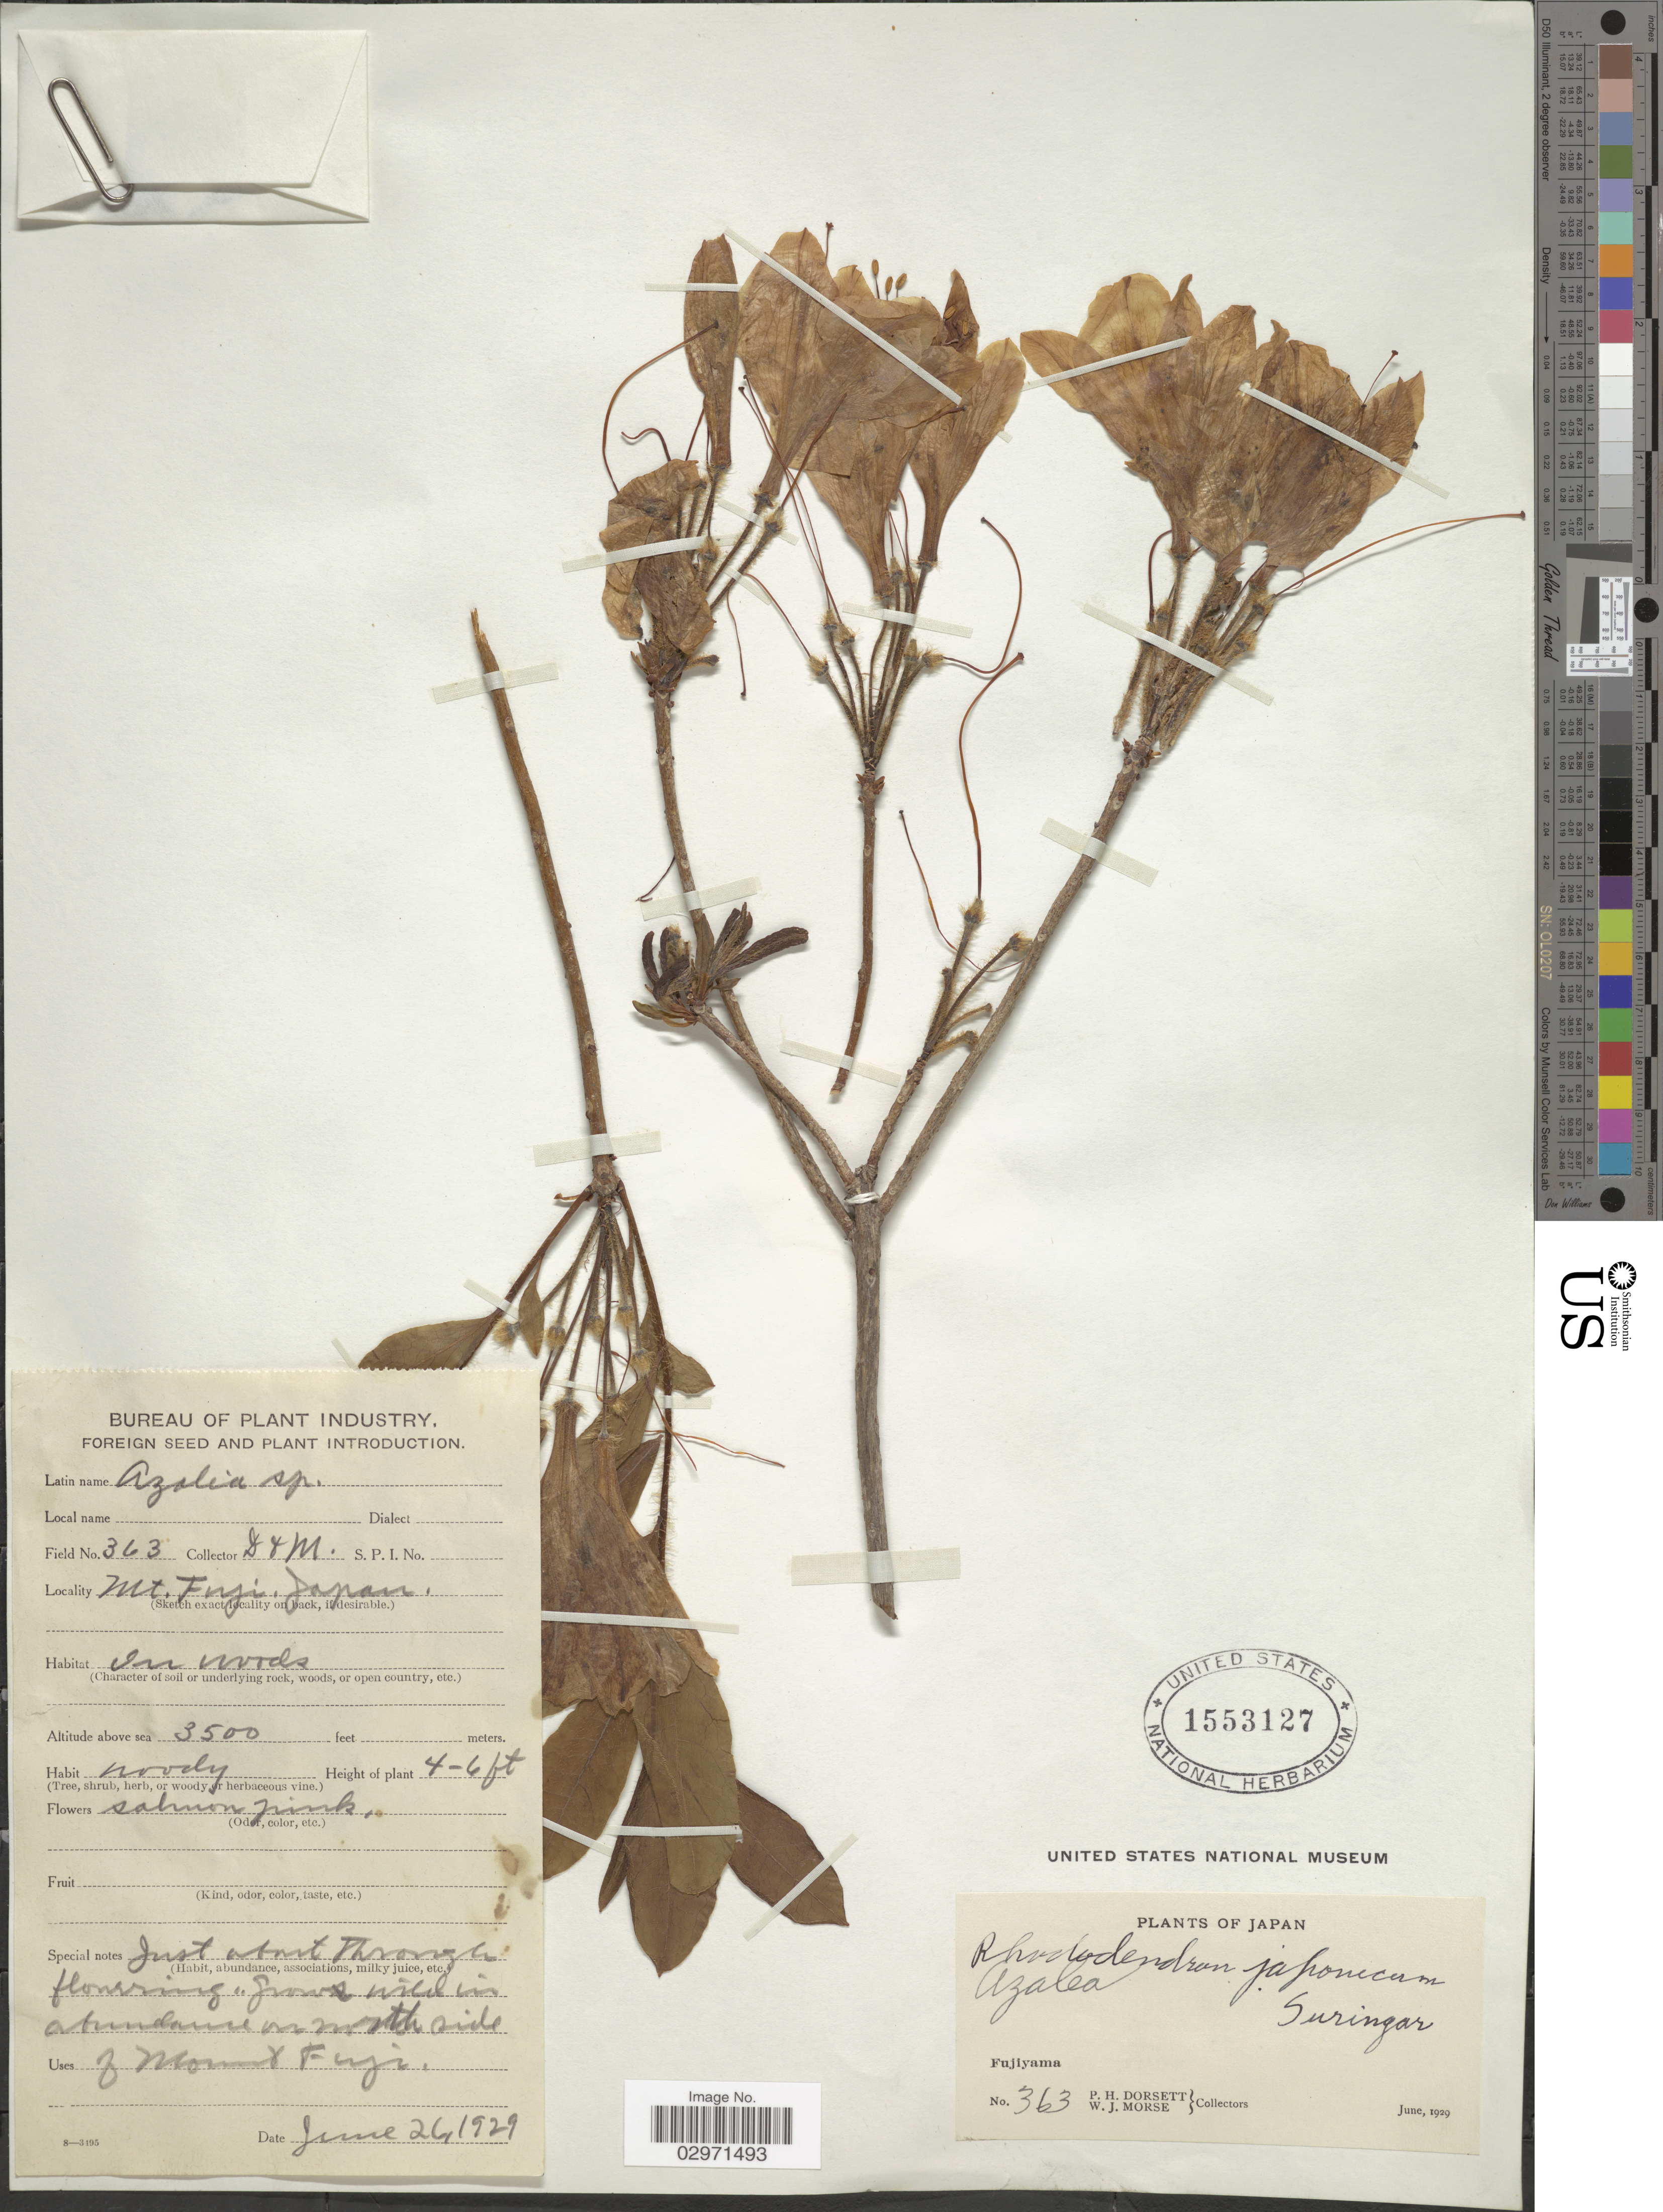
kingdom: Plantae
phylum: Tracheophyta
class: Magnoliopsida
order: Ericales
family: Ericaceae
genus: Rhododendron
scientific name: Rhododendron japonicum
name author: (A. Gray) Suringar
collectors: P. H. Dorsett & W. J. Morse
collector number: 363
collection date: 1929-06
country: Japan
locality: Fujiyama. Mt. Fuji.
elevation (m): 1067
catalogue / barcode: US 1553127